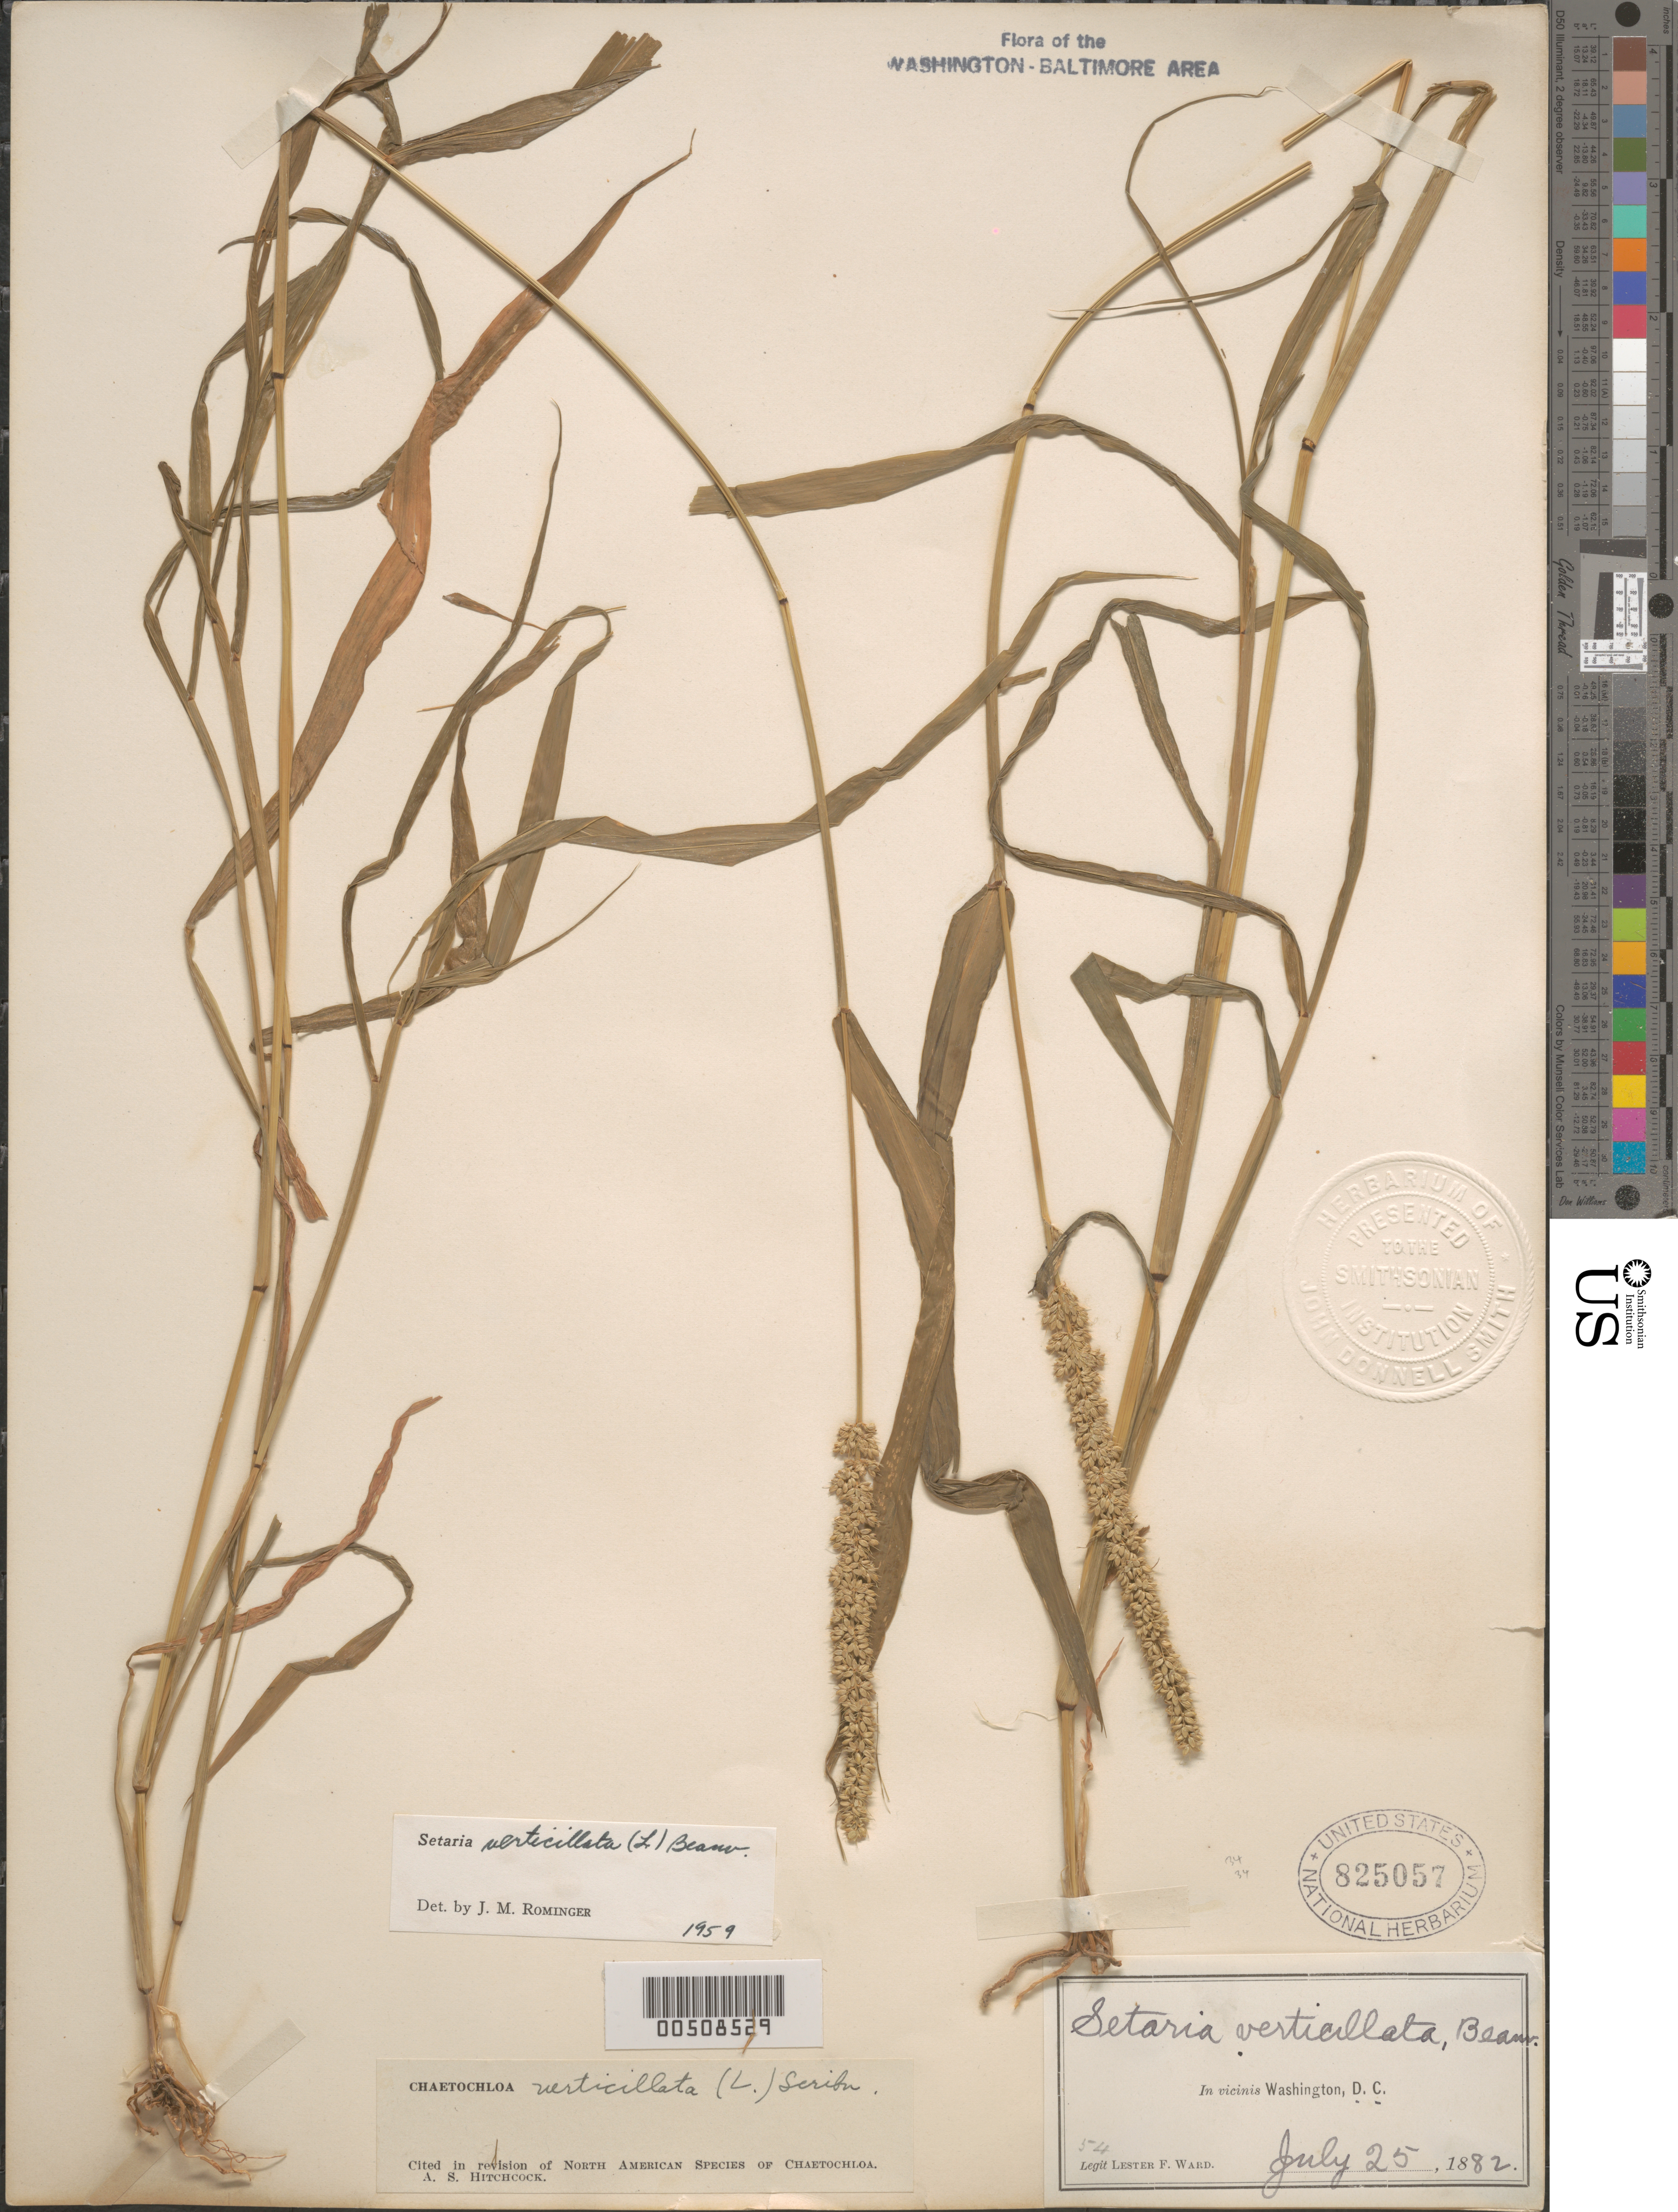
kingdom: Plantae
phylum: Tracheophyta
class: Liliopsida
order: Poales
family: Poaceae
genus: Setaria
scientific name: Setaria verticillata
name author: (L.) P. Beauv.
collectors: L. F. Ward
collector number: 54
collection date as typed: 25 Jul 1882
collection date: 1882-07-25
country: United States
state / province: District of Columbia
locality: Washington DC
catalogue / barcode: US 825057